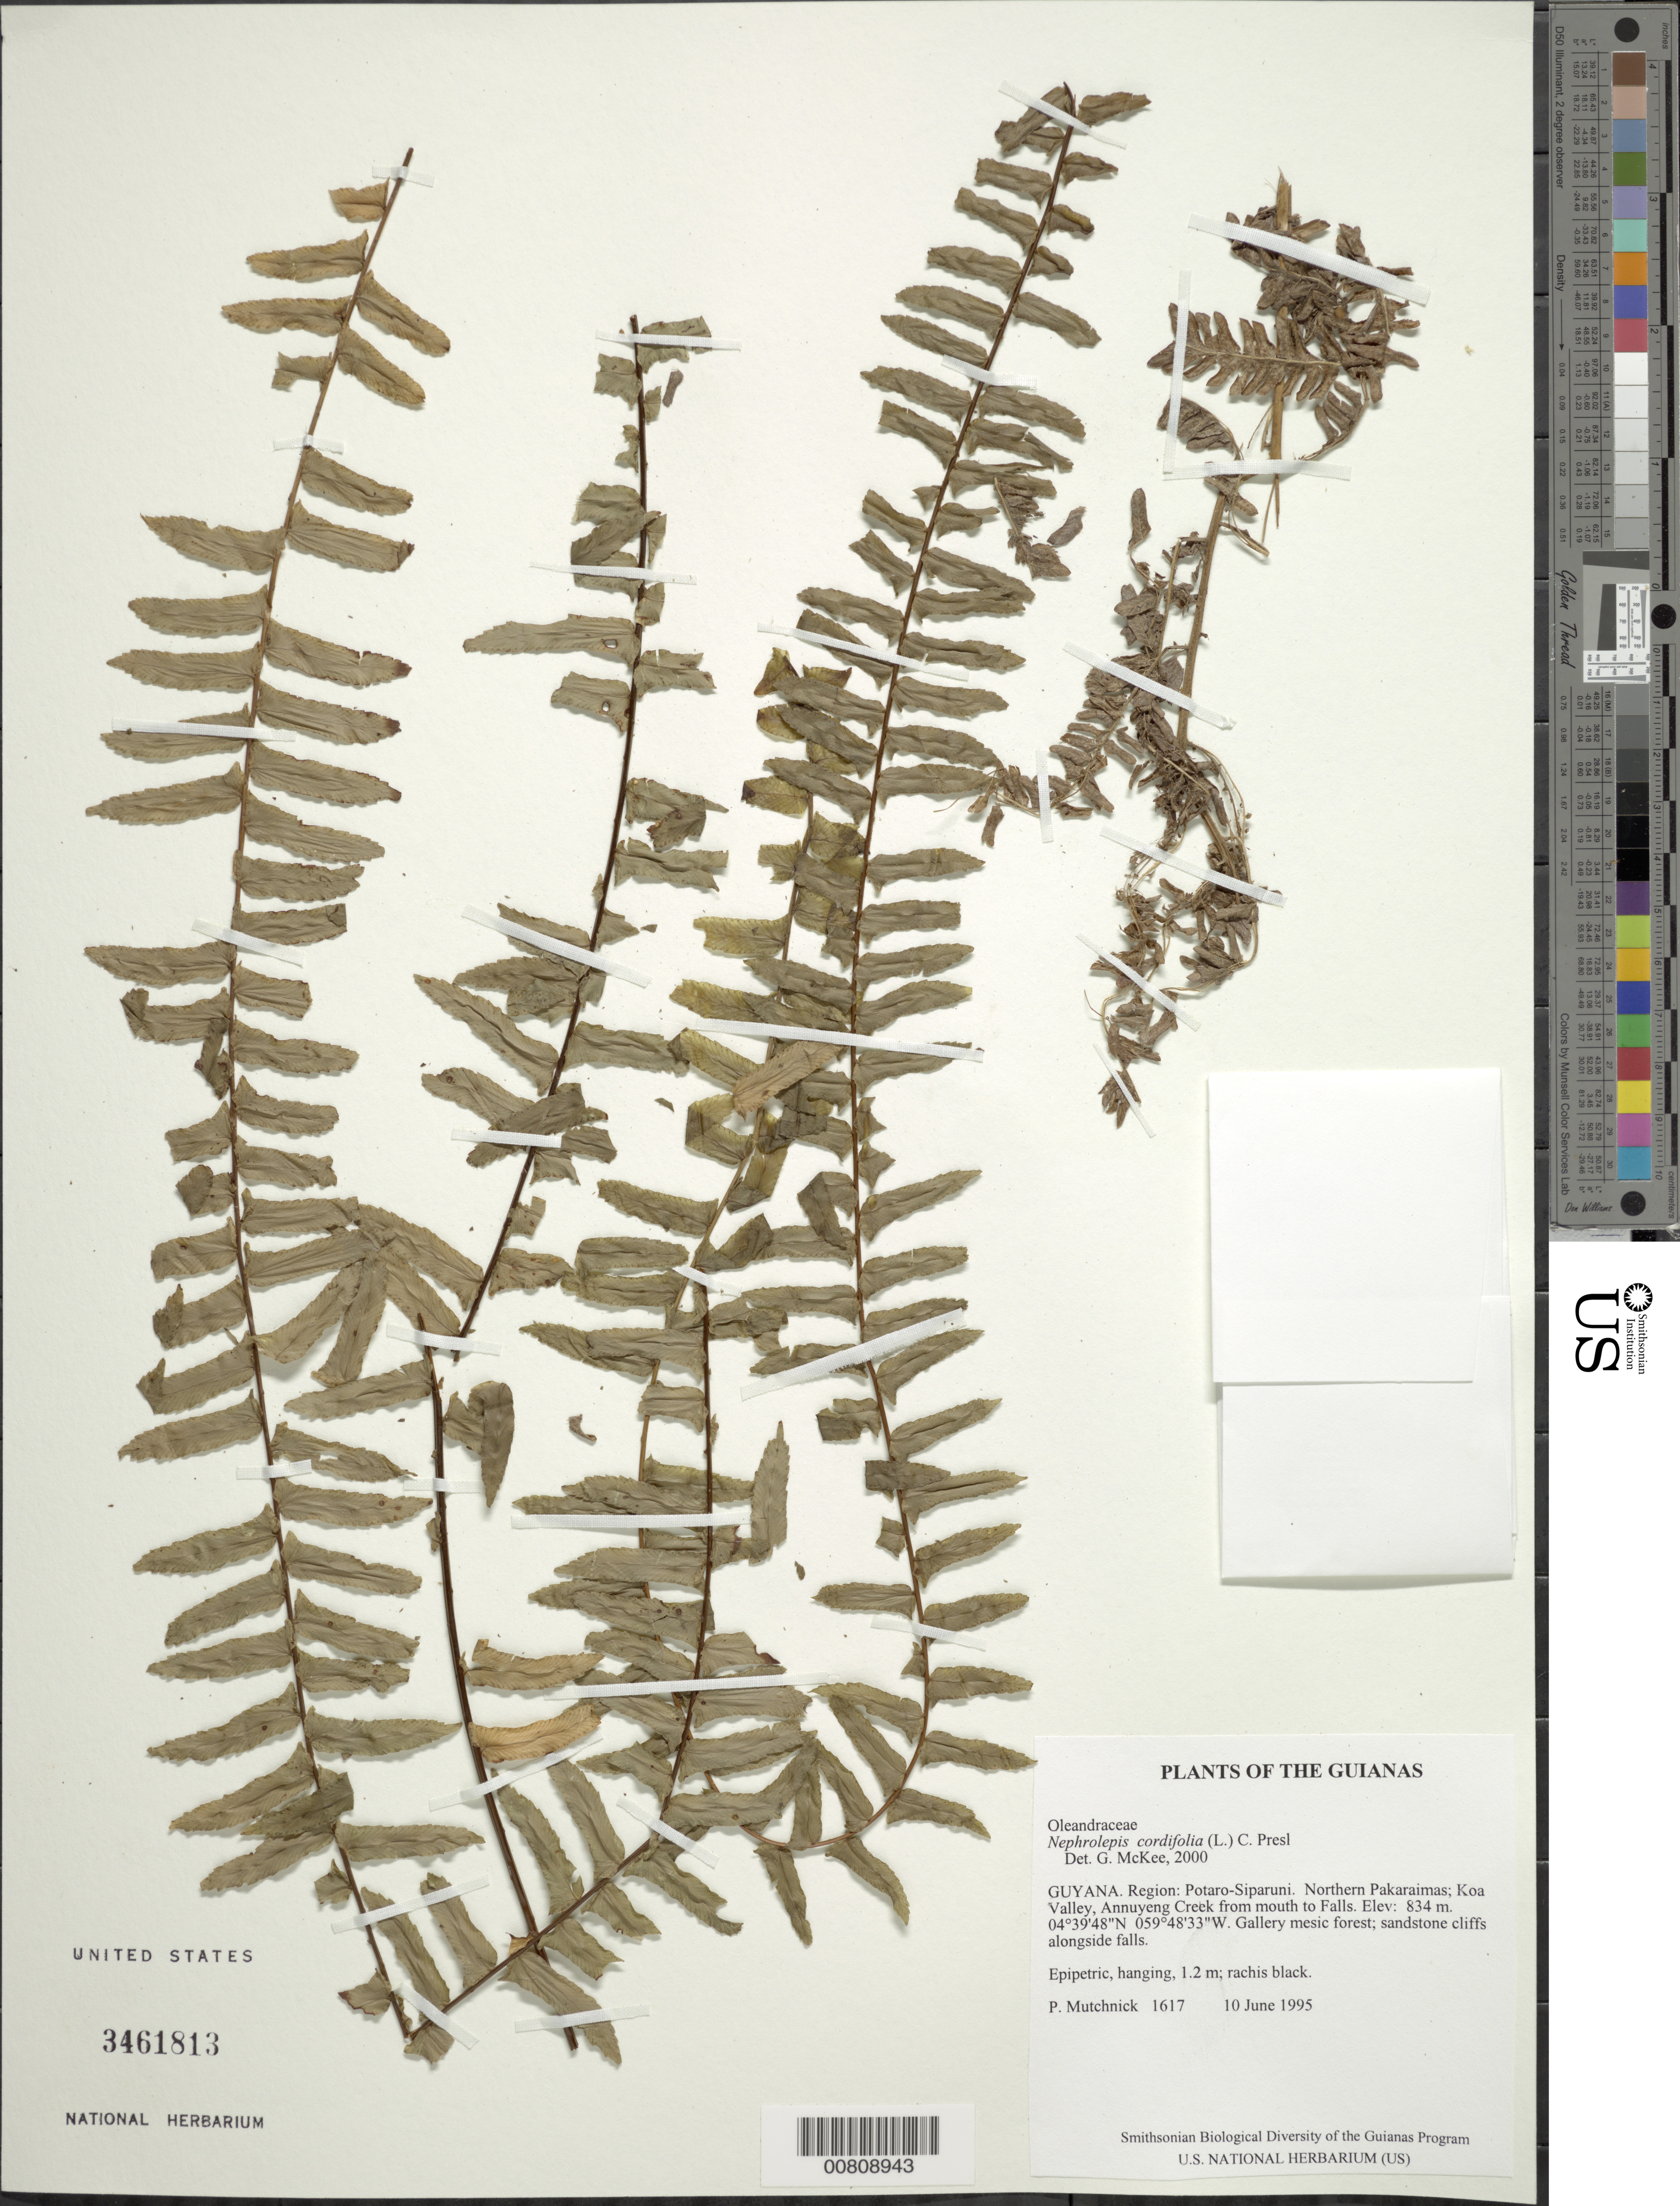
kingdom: Plantae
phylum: Tracheophyta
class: Polypodiopsida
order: Polypodiales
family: Nephrolepidaceae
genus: Nephrolepis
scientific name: Nephrolepis cordifolia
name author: (L.) C. Presl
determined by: McKee, G. S., (US), NMNH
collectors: P. Mutchnick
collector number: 1617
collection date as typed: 10 June 1995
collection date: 1995-06-10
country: Guyana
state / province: Potaro-Siparuni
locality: Northern Pakaraimas; Koa Valley, Annuyeng Creek from mouth to Falls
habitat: Gallery mesic forest; sandstone cliffs alongside falls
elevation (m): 834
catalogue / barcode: US 3461813